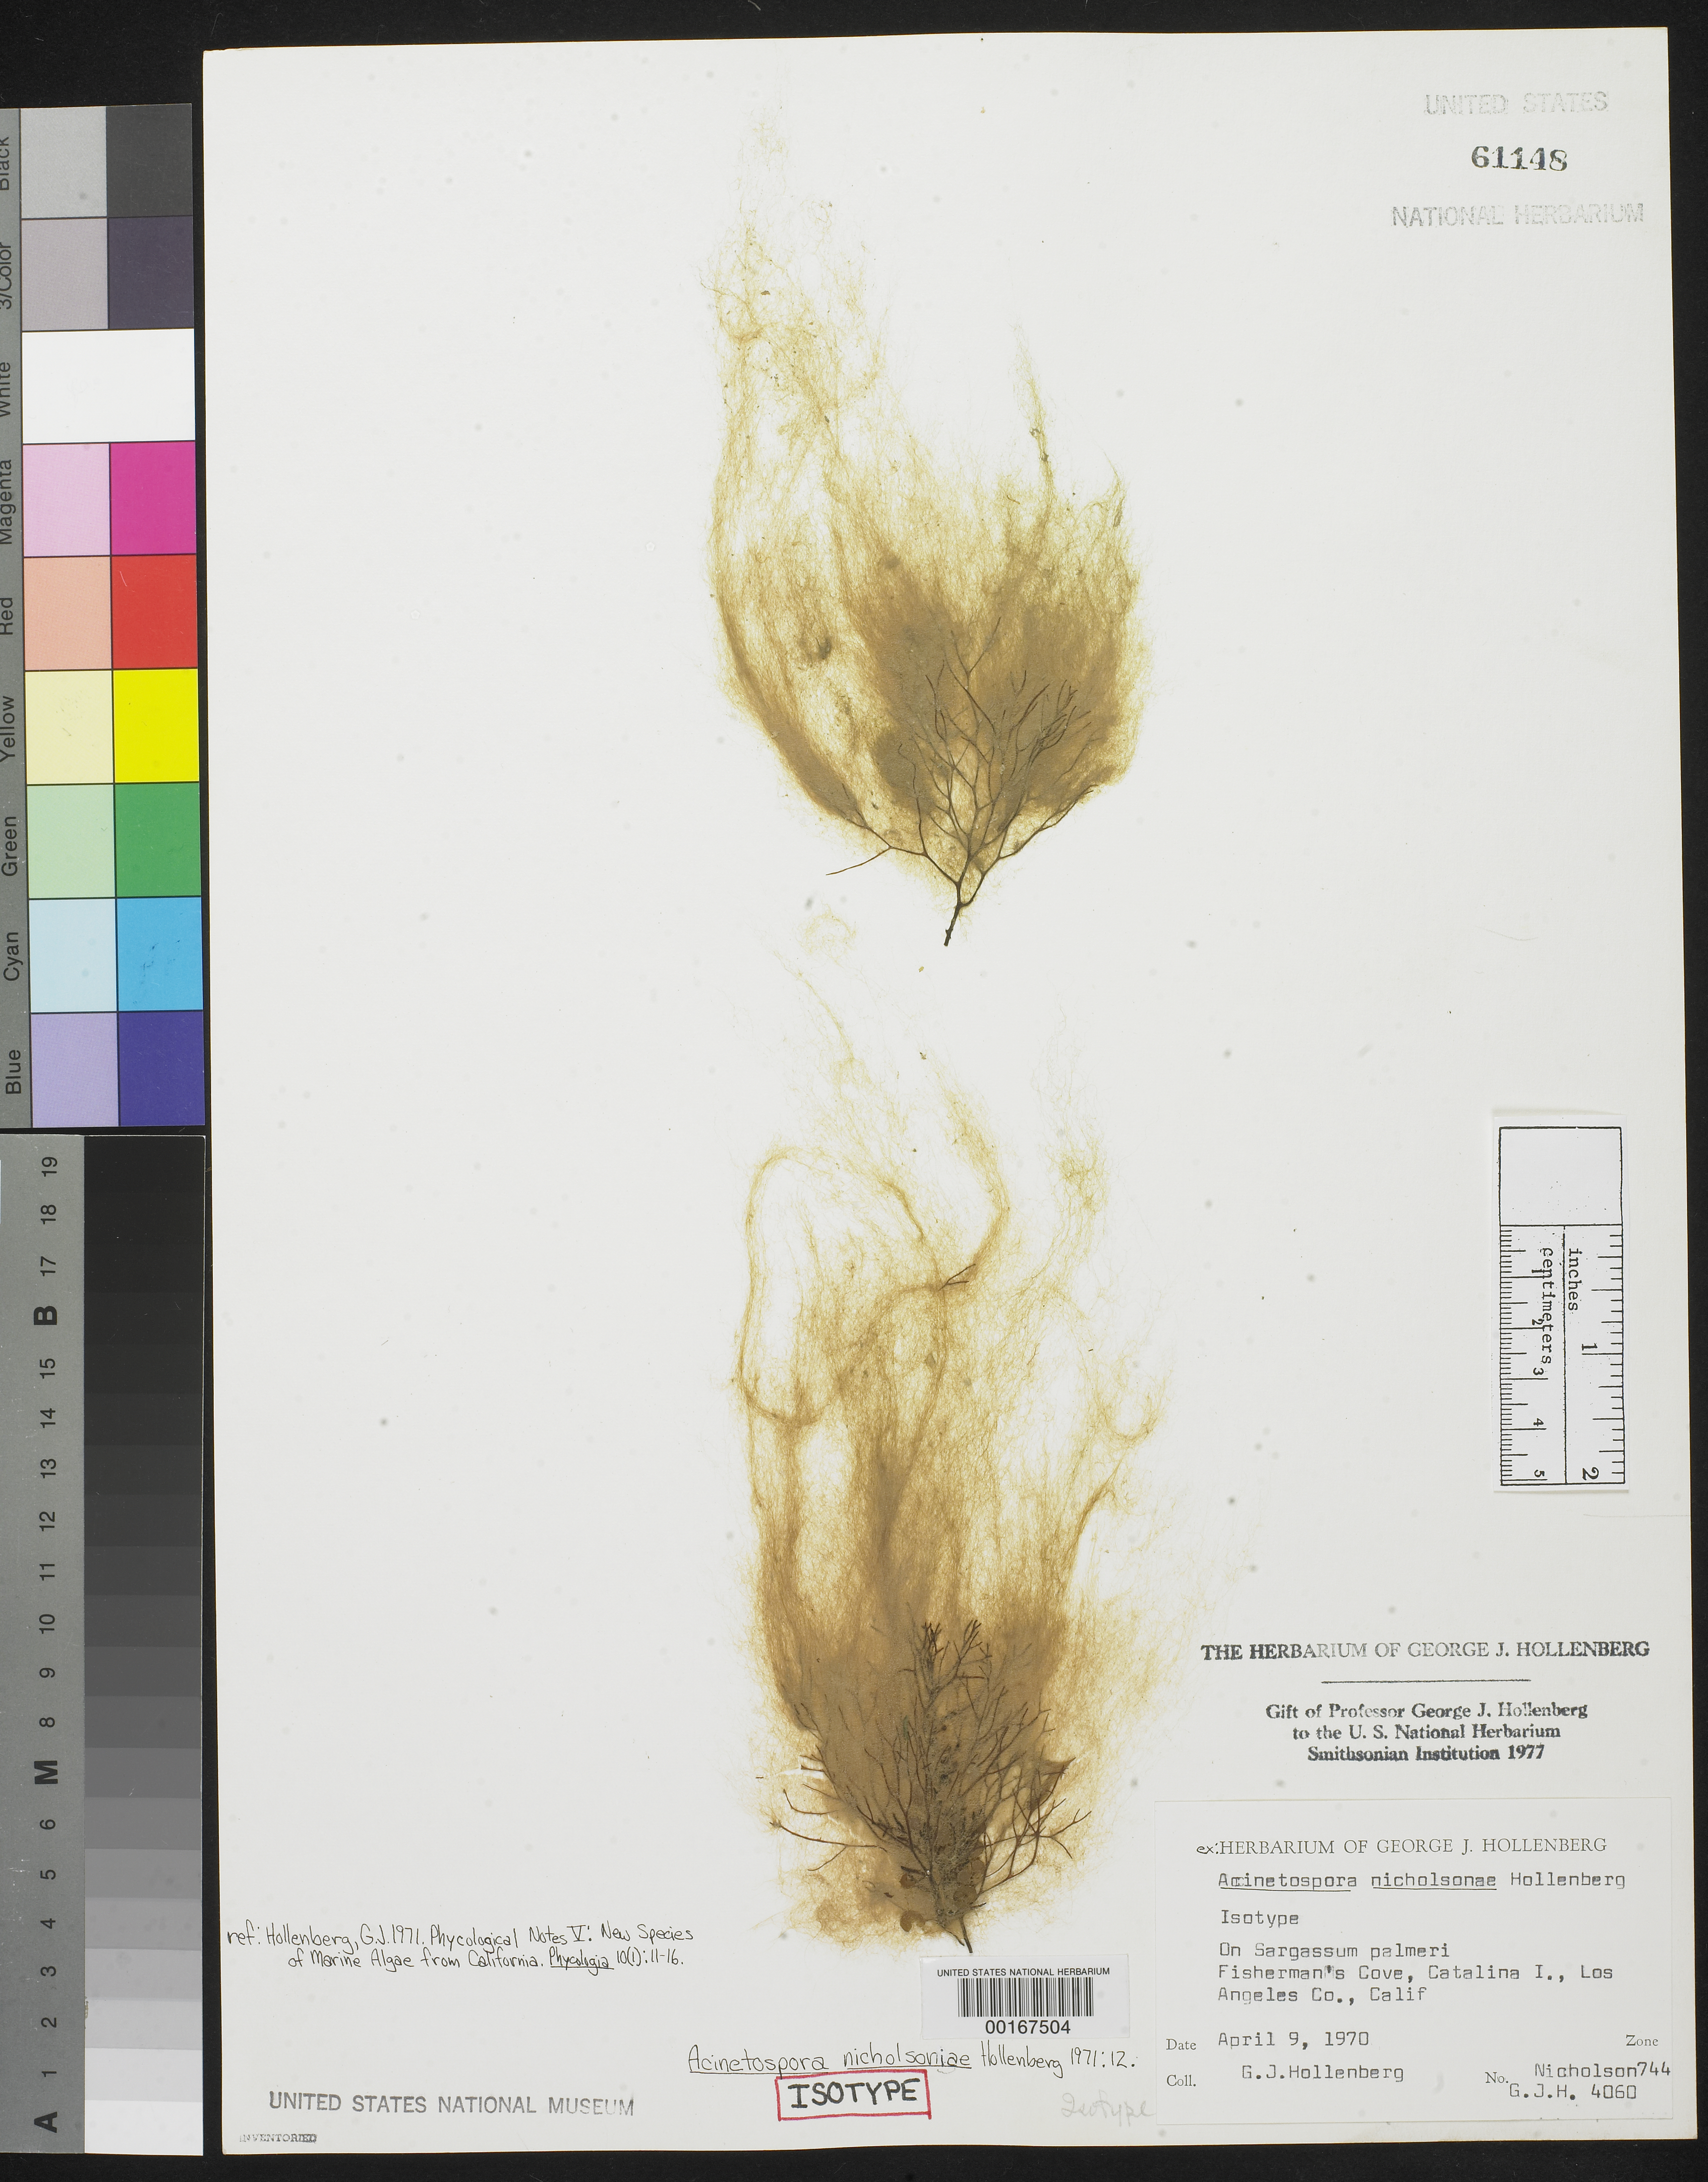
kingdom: Chromista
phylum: Ochrophyta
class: Phaeophyceae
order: Ectocarpales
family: Acinetosporaceae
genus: Acinetospora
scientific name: Acinetospora nicholsoniae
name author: Hollenb.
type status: Isotype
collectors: G. Hollenberg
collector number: GJH 4060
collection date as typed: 09 Apr 1970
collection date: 1970-04-09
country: United States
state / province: California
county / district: Los Angeles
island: Santa Catalina Island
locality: Fisherman's Cove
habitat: On Sargassum palmeri.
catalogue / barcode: US 61148